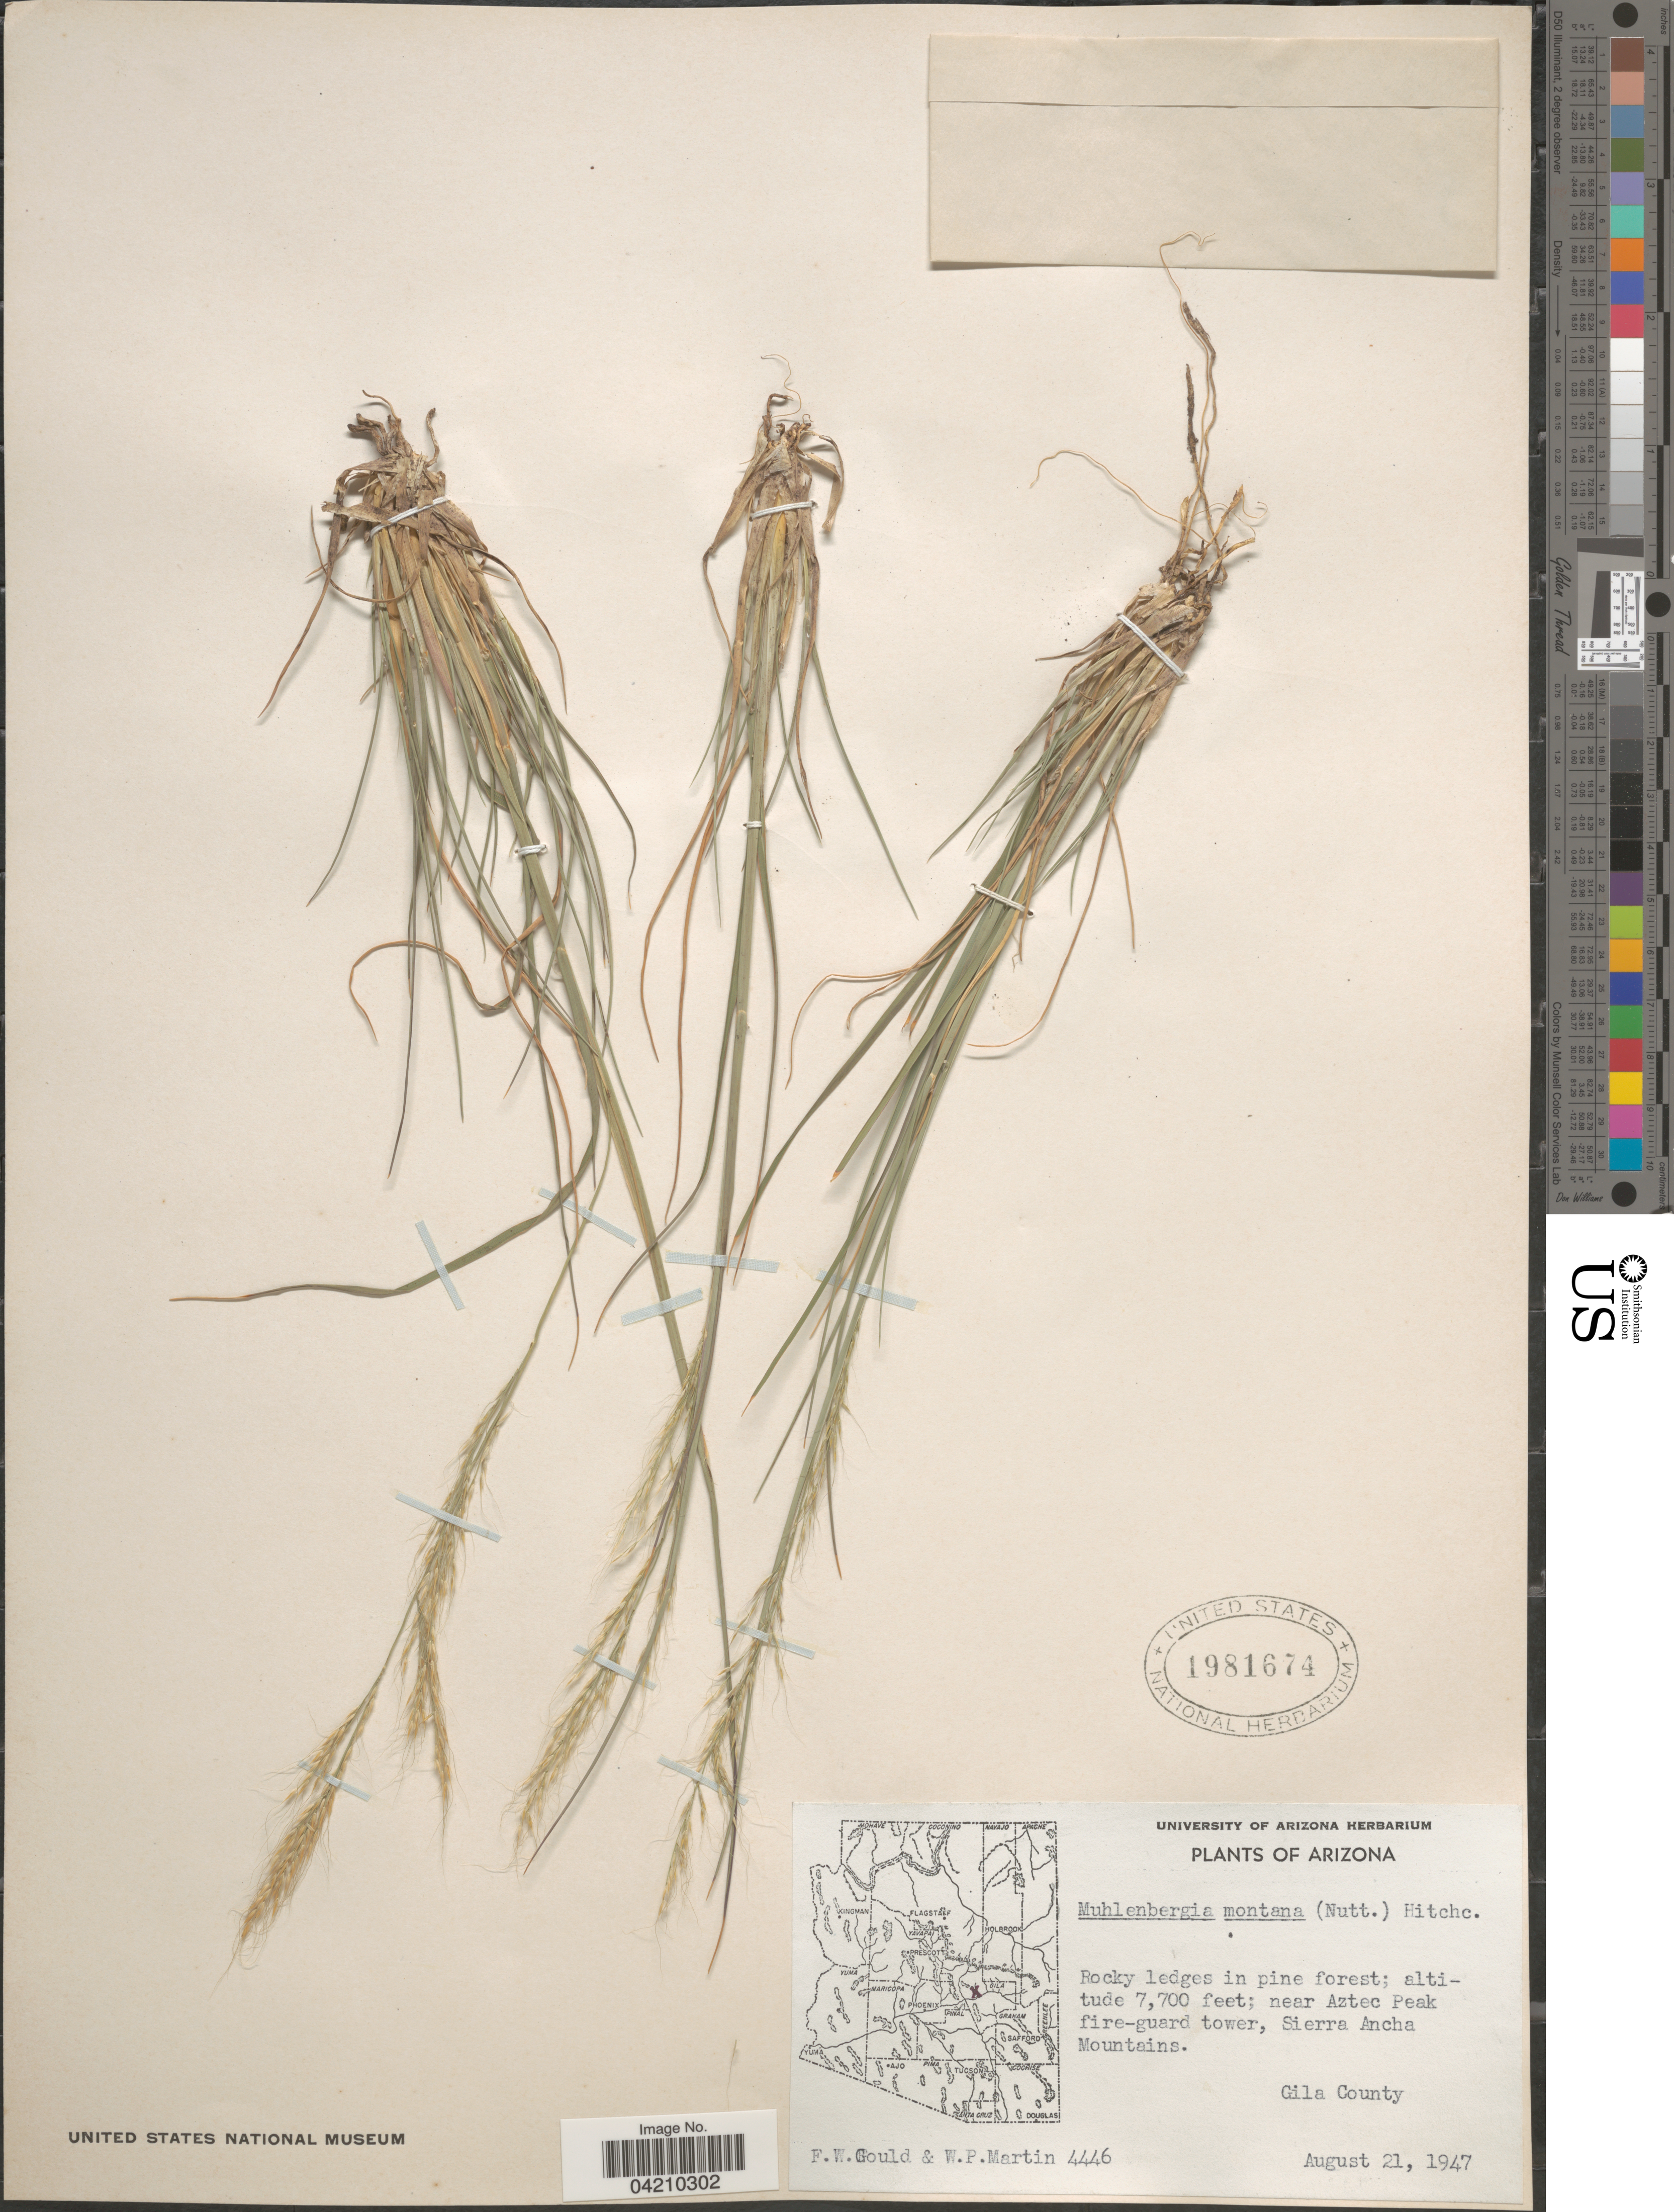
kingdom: Plantae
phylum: Tracheophyta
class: Liliopsida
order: Poales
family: Poaceae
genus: Muhlenbergia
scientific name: Muhlenbergia montana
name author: (Nutt.) Hitchc.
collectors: F. W. Gould & W. Martin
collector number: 4446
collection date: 1947-08-21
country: United States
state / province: Arizona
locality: Near Aztec Peak fire-guard tower, Sierra Ancha Mountains. Gila County.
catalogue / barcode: US 1981674